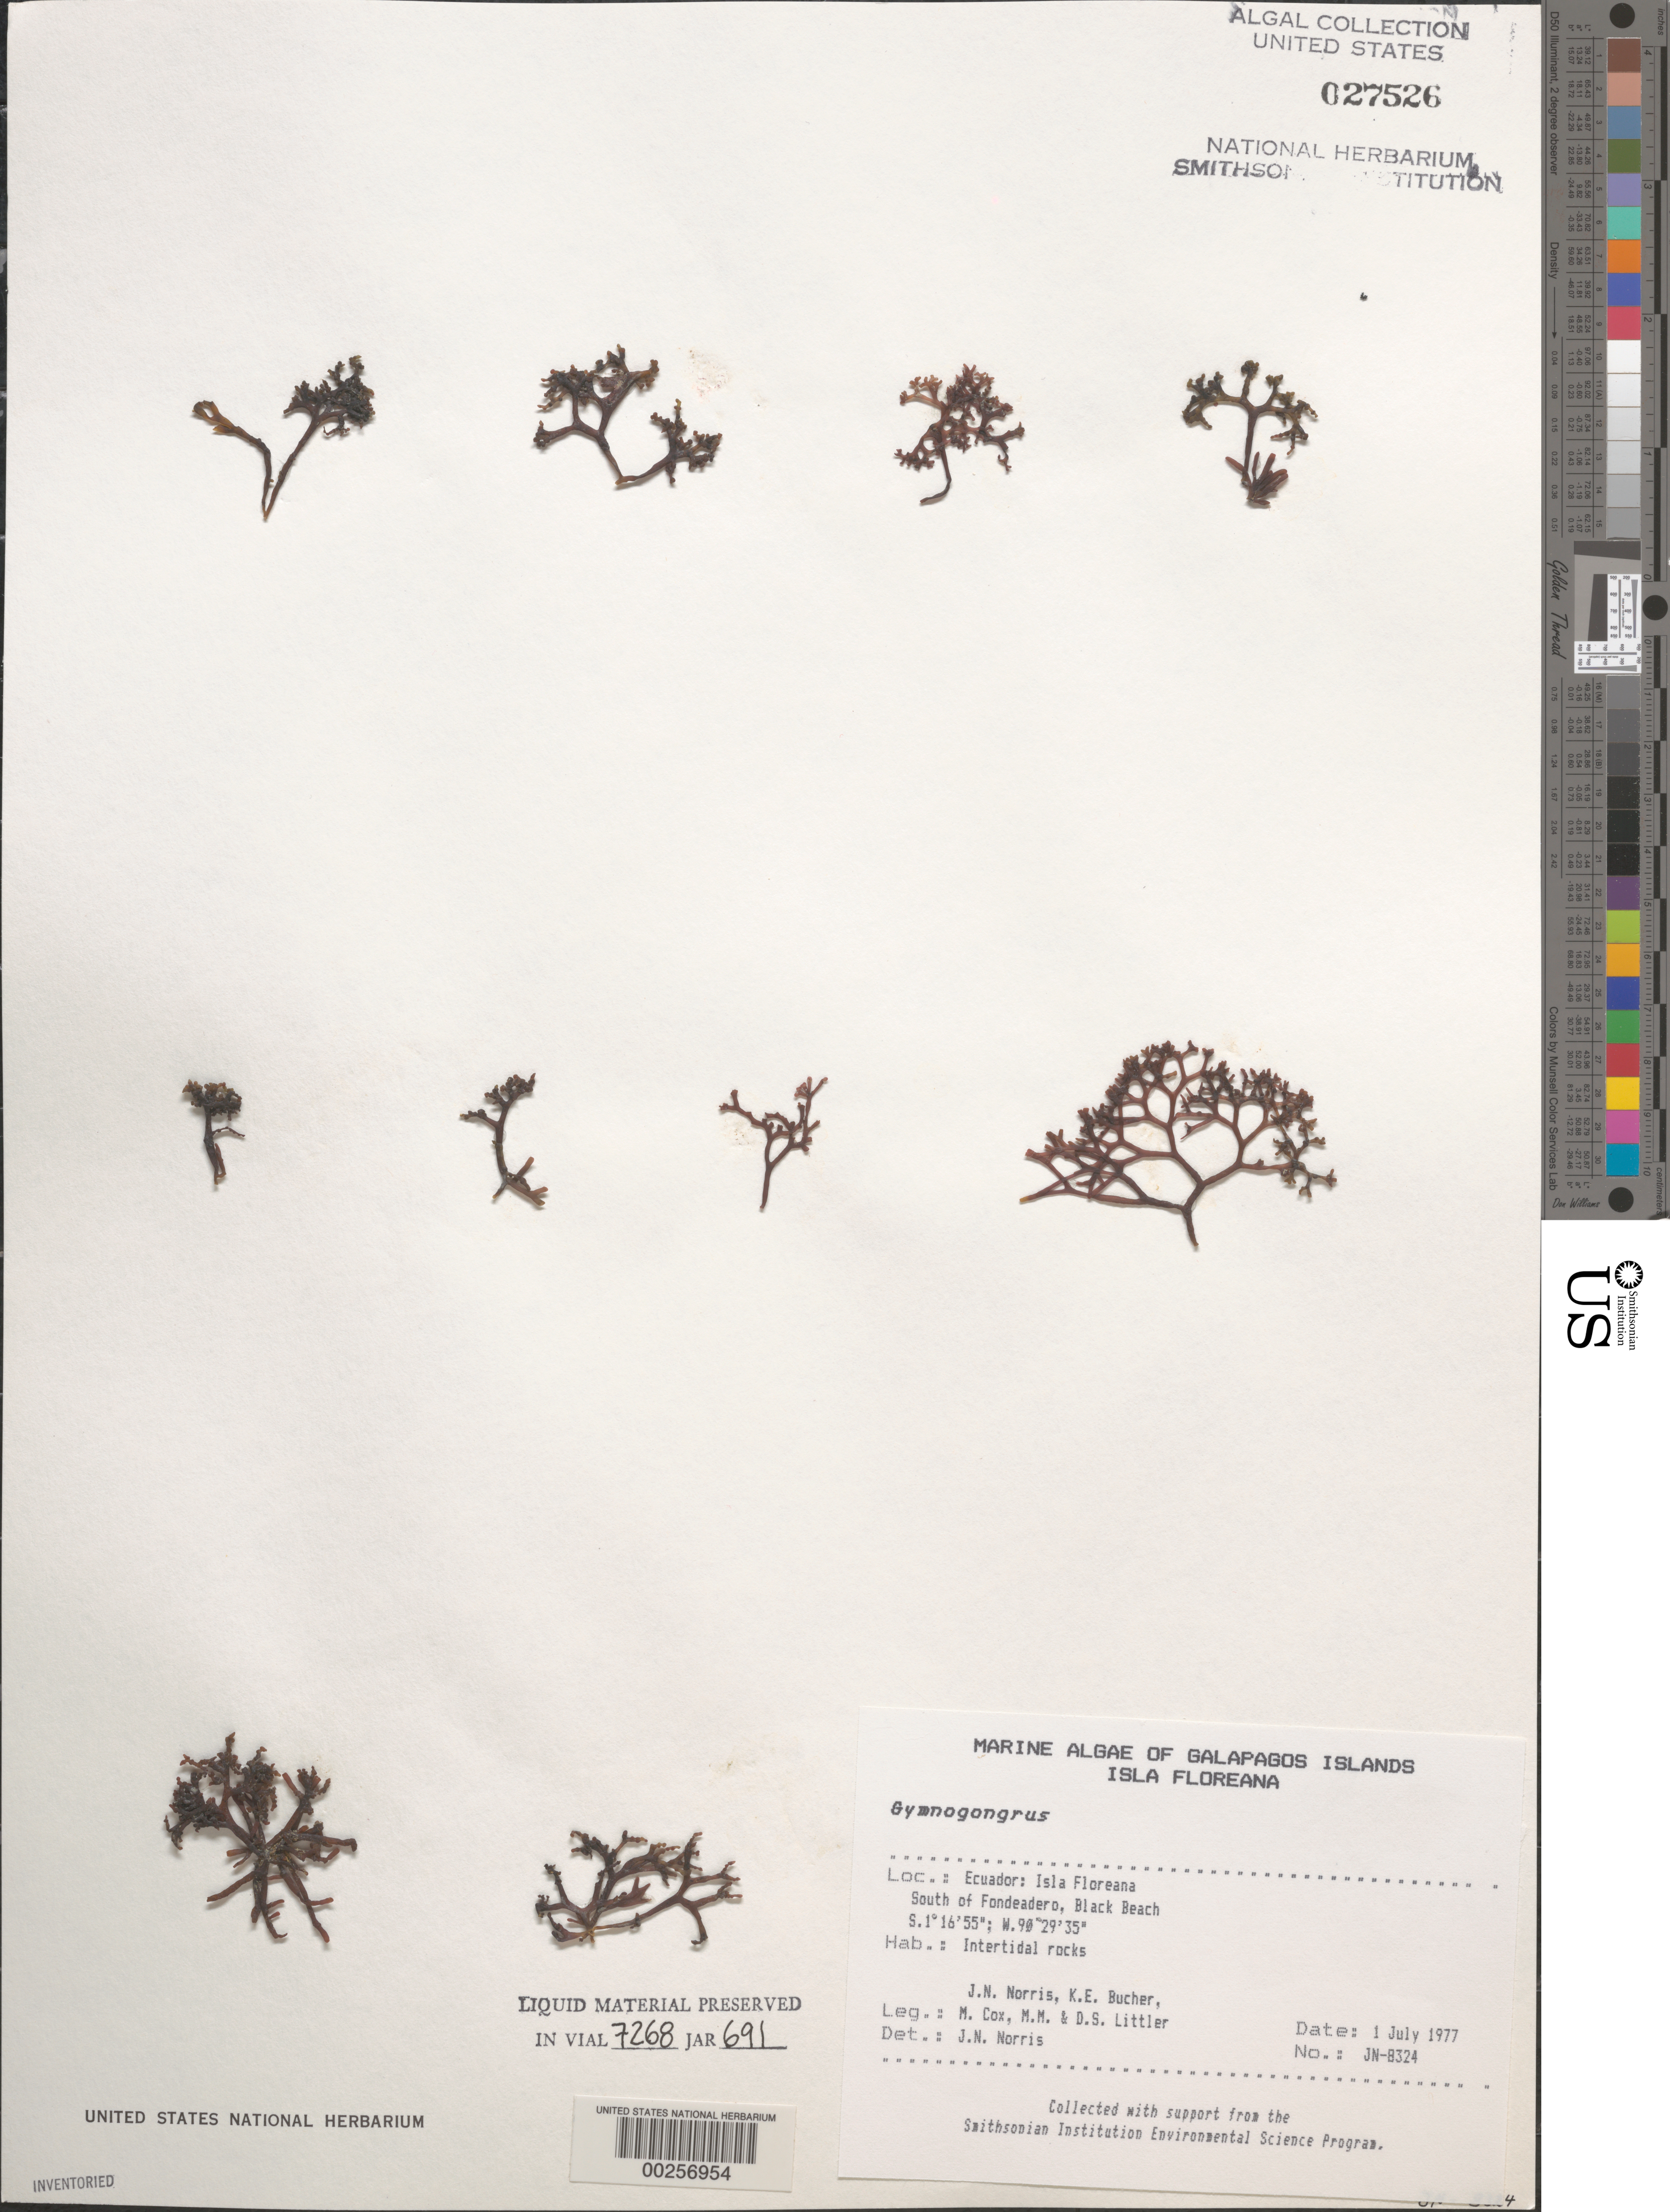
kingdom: Plantae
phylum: Rhodophyta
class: Florideophyceae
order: Gigartinales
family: Phyllophoraceae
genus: Gymnogongrus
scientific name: Gymnogongrus sp.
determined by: Norris, James N.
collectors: J. N. Norris, K. E. Bucher, M. Cox, M. M. Littler & D. S. Littler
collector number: JN-8324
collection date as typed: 01 Jul 1977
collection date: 1977-07-01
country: Ecuador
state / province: Colón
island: Floreana [Charles, Santa Maria]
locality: Black Beach south of Fondeadero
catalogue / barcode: US 27526